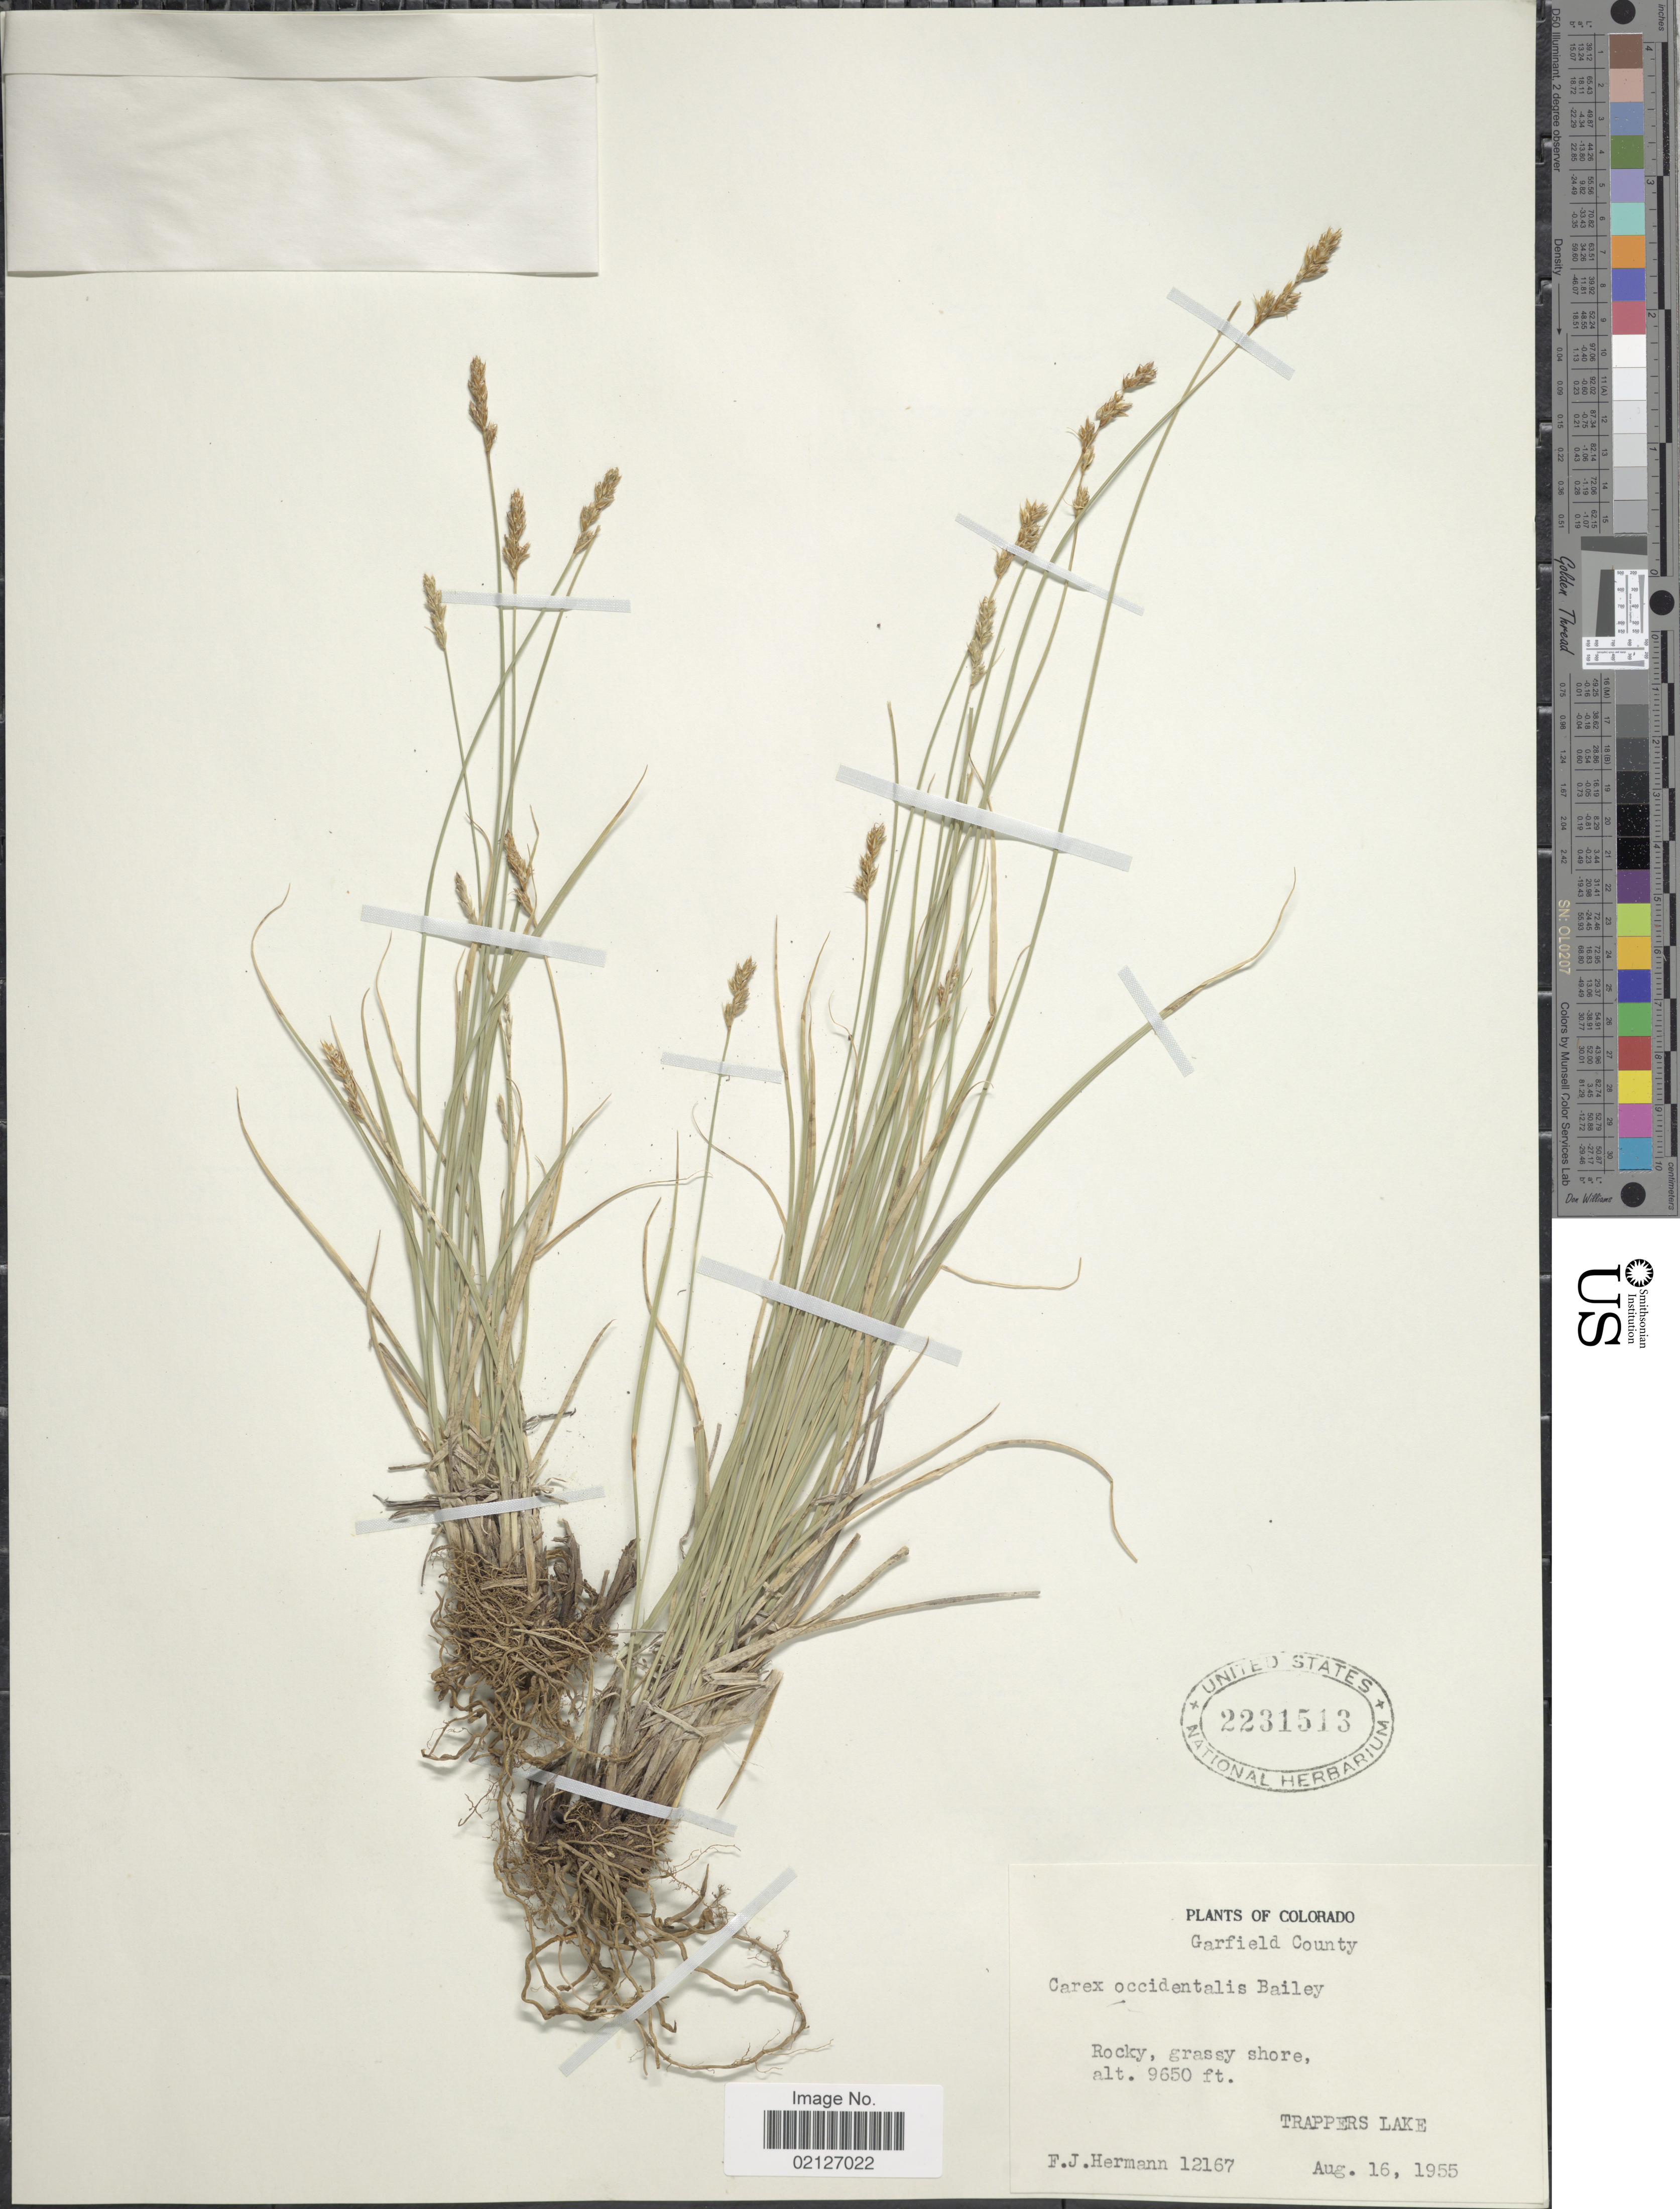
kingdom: Plantae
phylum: Tracheophyta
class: Liliopsida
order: Poales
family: Cyperaceae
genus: Carex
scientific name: Carex occidentalis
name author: L.H. Bailey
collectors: F. J. Hermann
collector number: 12167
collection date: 1955-08-16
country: United States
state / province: Colorado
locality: Rocky, grassy shore, Trappers Lake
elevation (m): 2941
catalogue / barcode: US 2231513